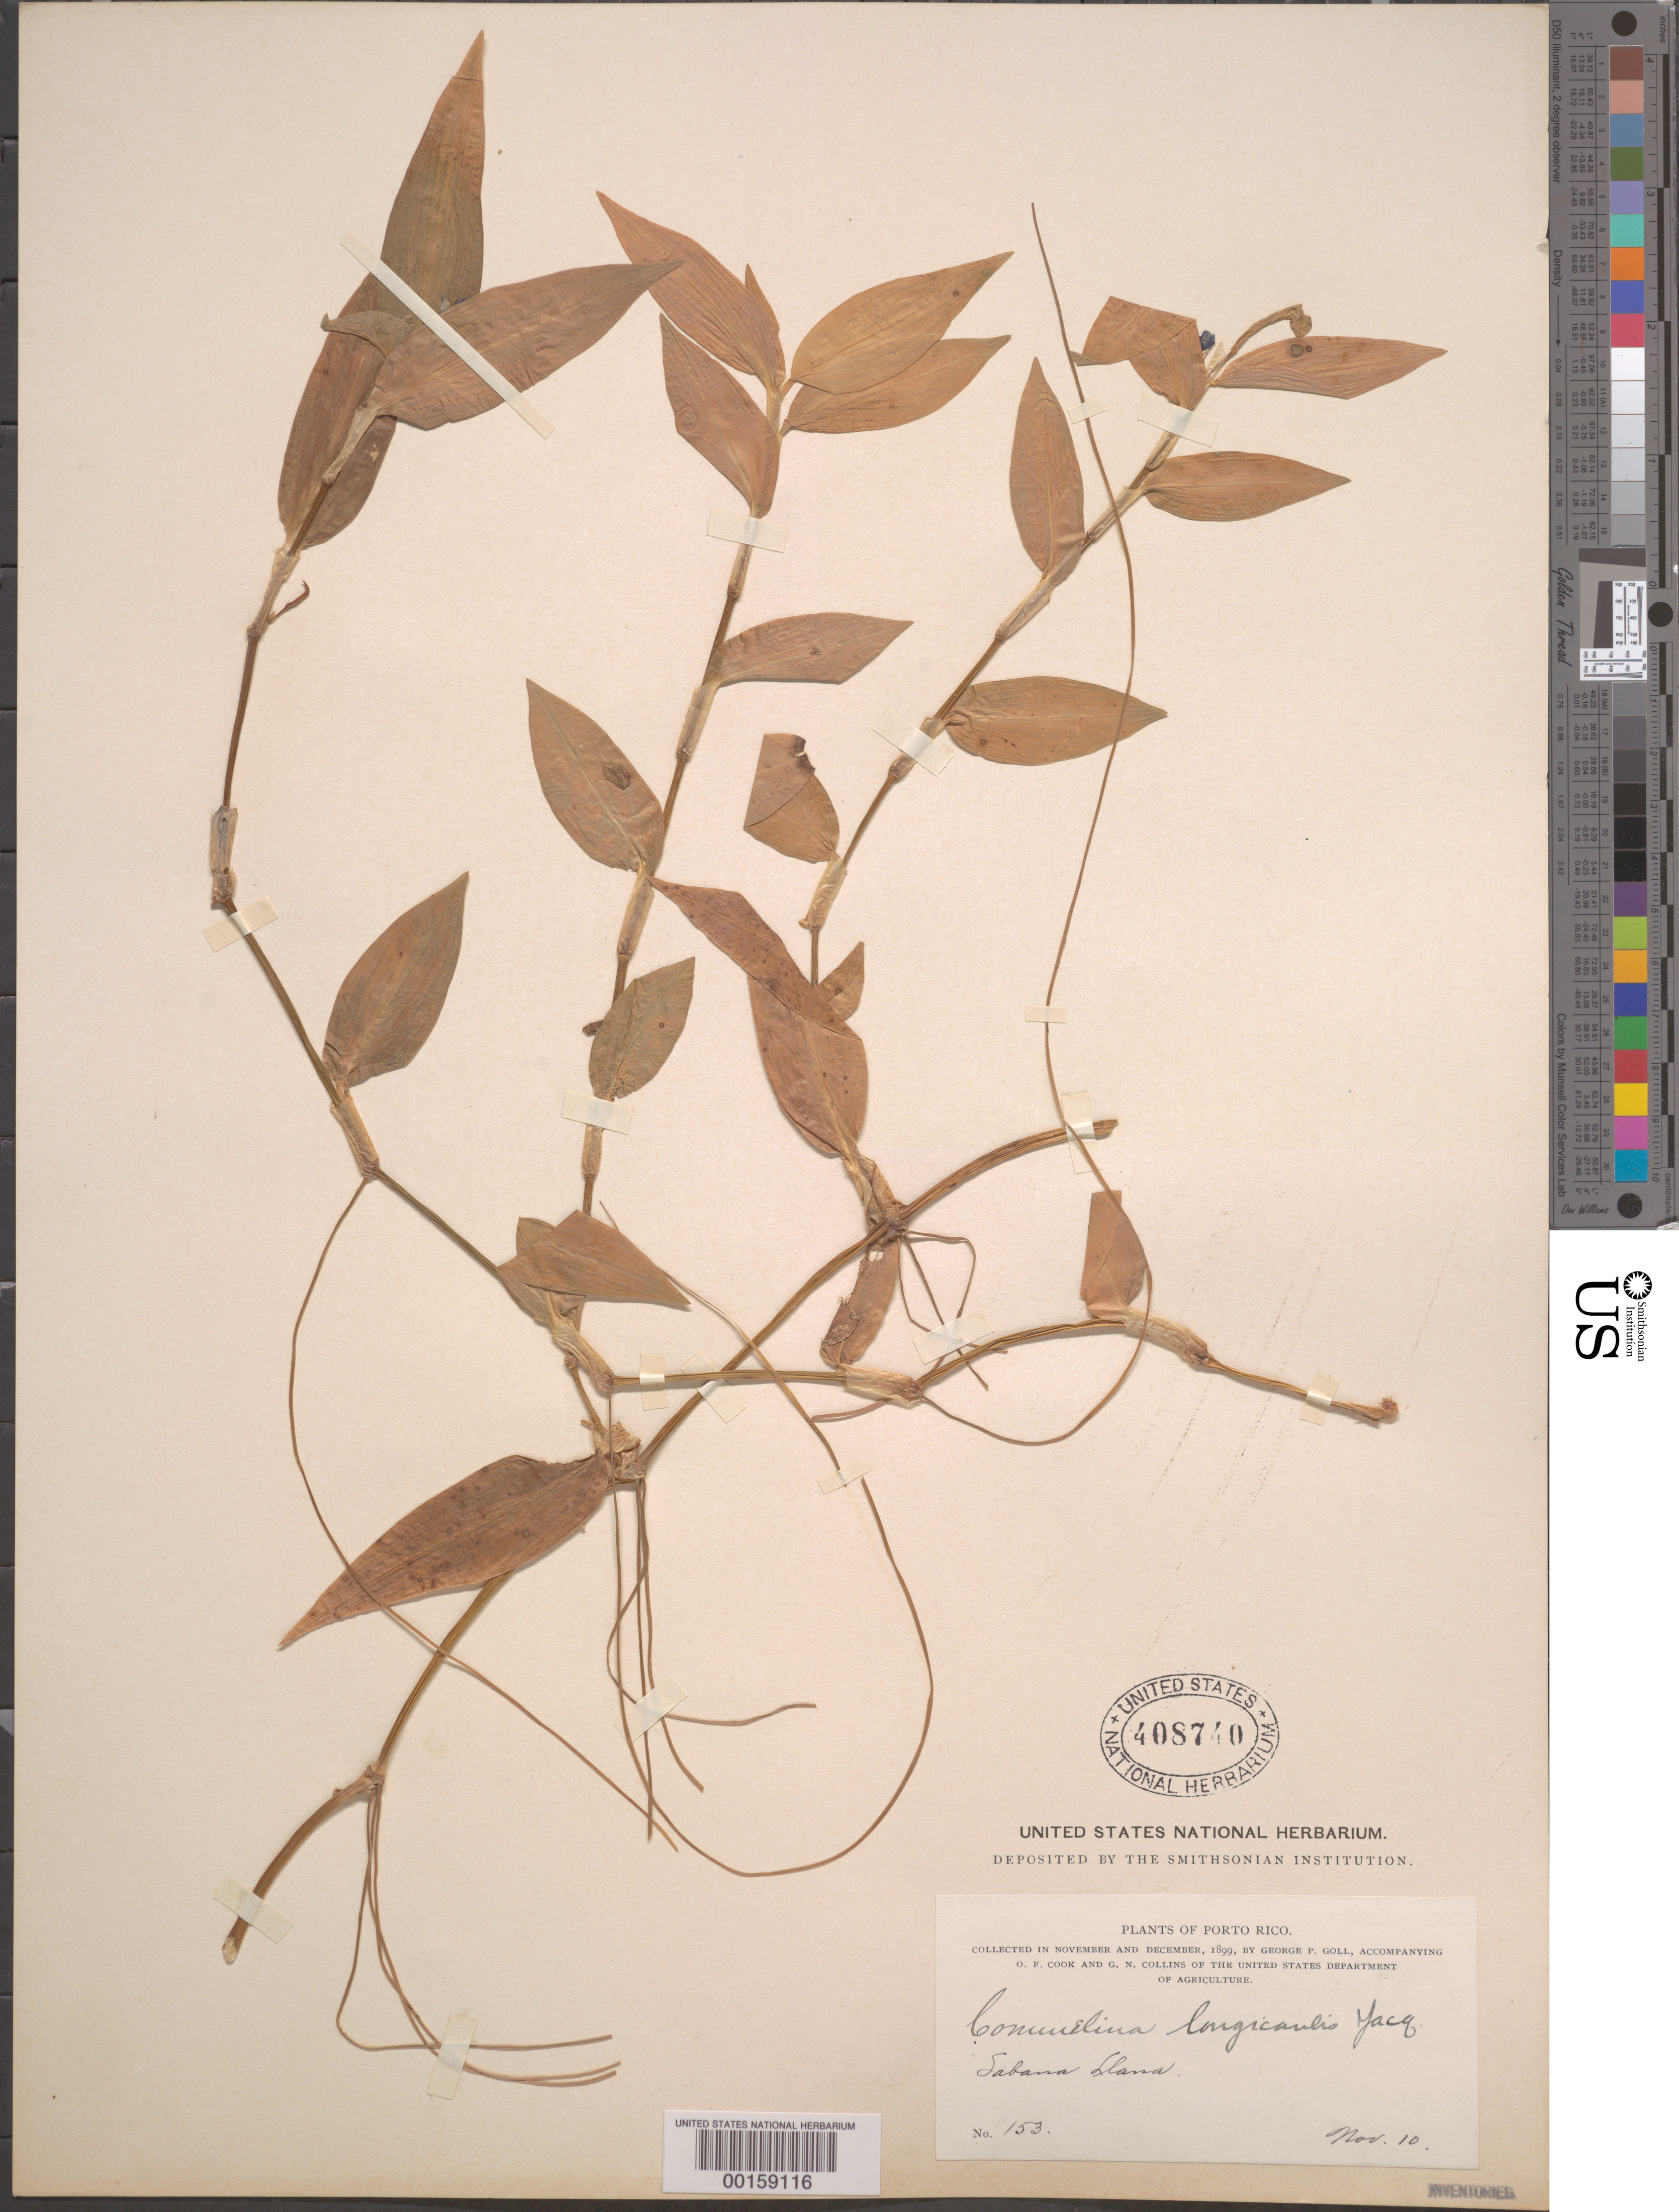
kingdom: Plantae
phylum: Tracheophyta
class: Liliopsida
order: Commelinales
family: Commelinaceae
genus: Commelina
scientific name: Commelina diffusa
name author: Burm. f.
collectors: G. Goll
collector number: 153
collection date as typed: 10 Nov 1899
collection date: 1899-11-10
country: Puerto Rico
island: Greater Antilles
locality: Sabana llana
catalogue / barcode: US 408740